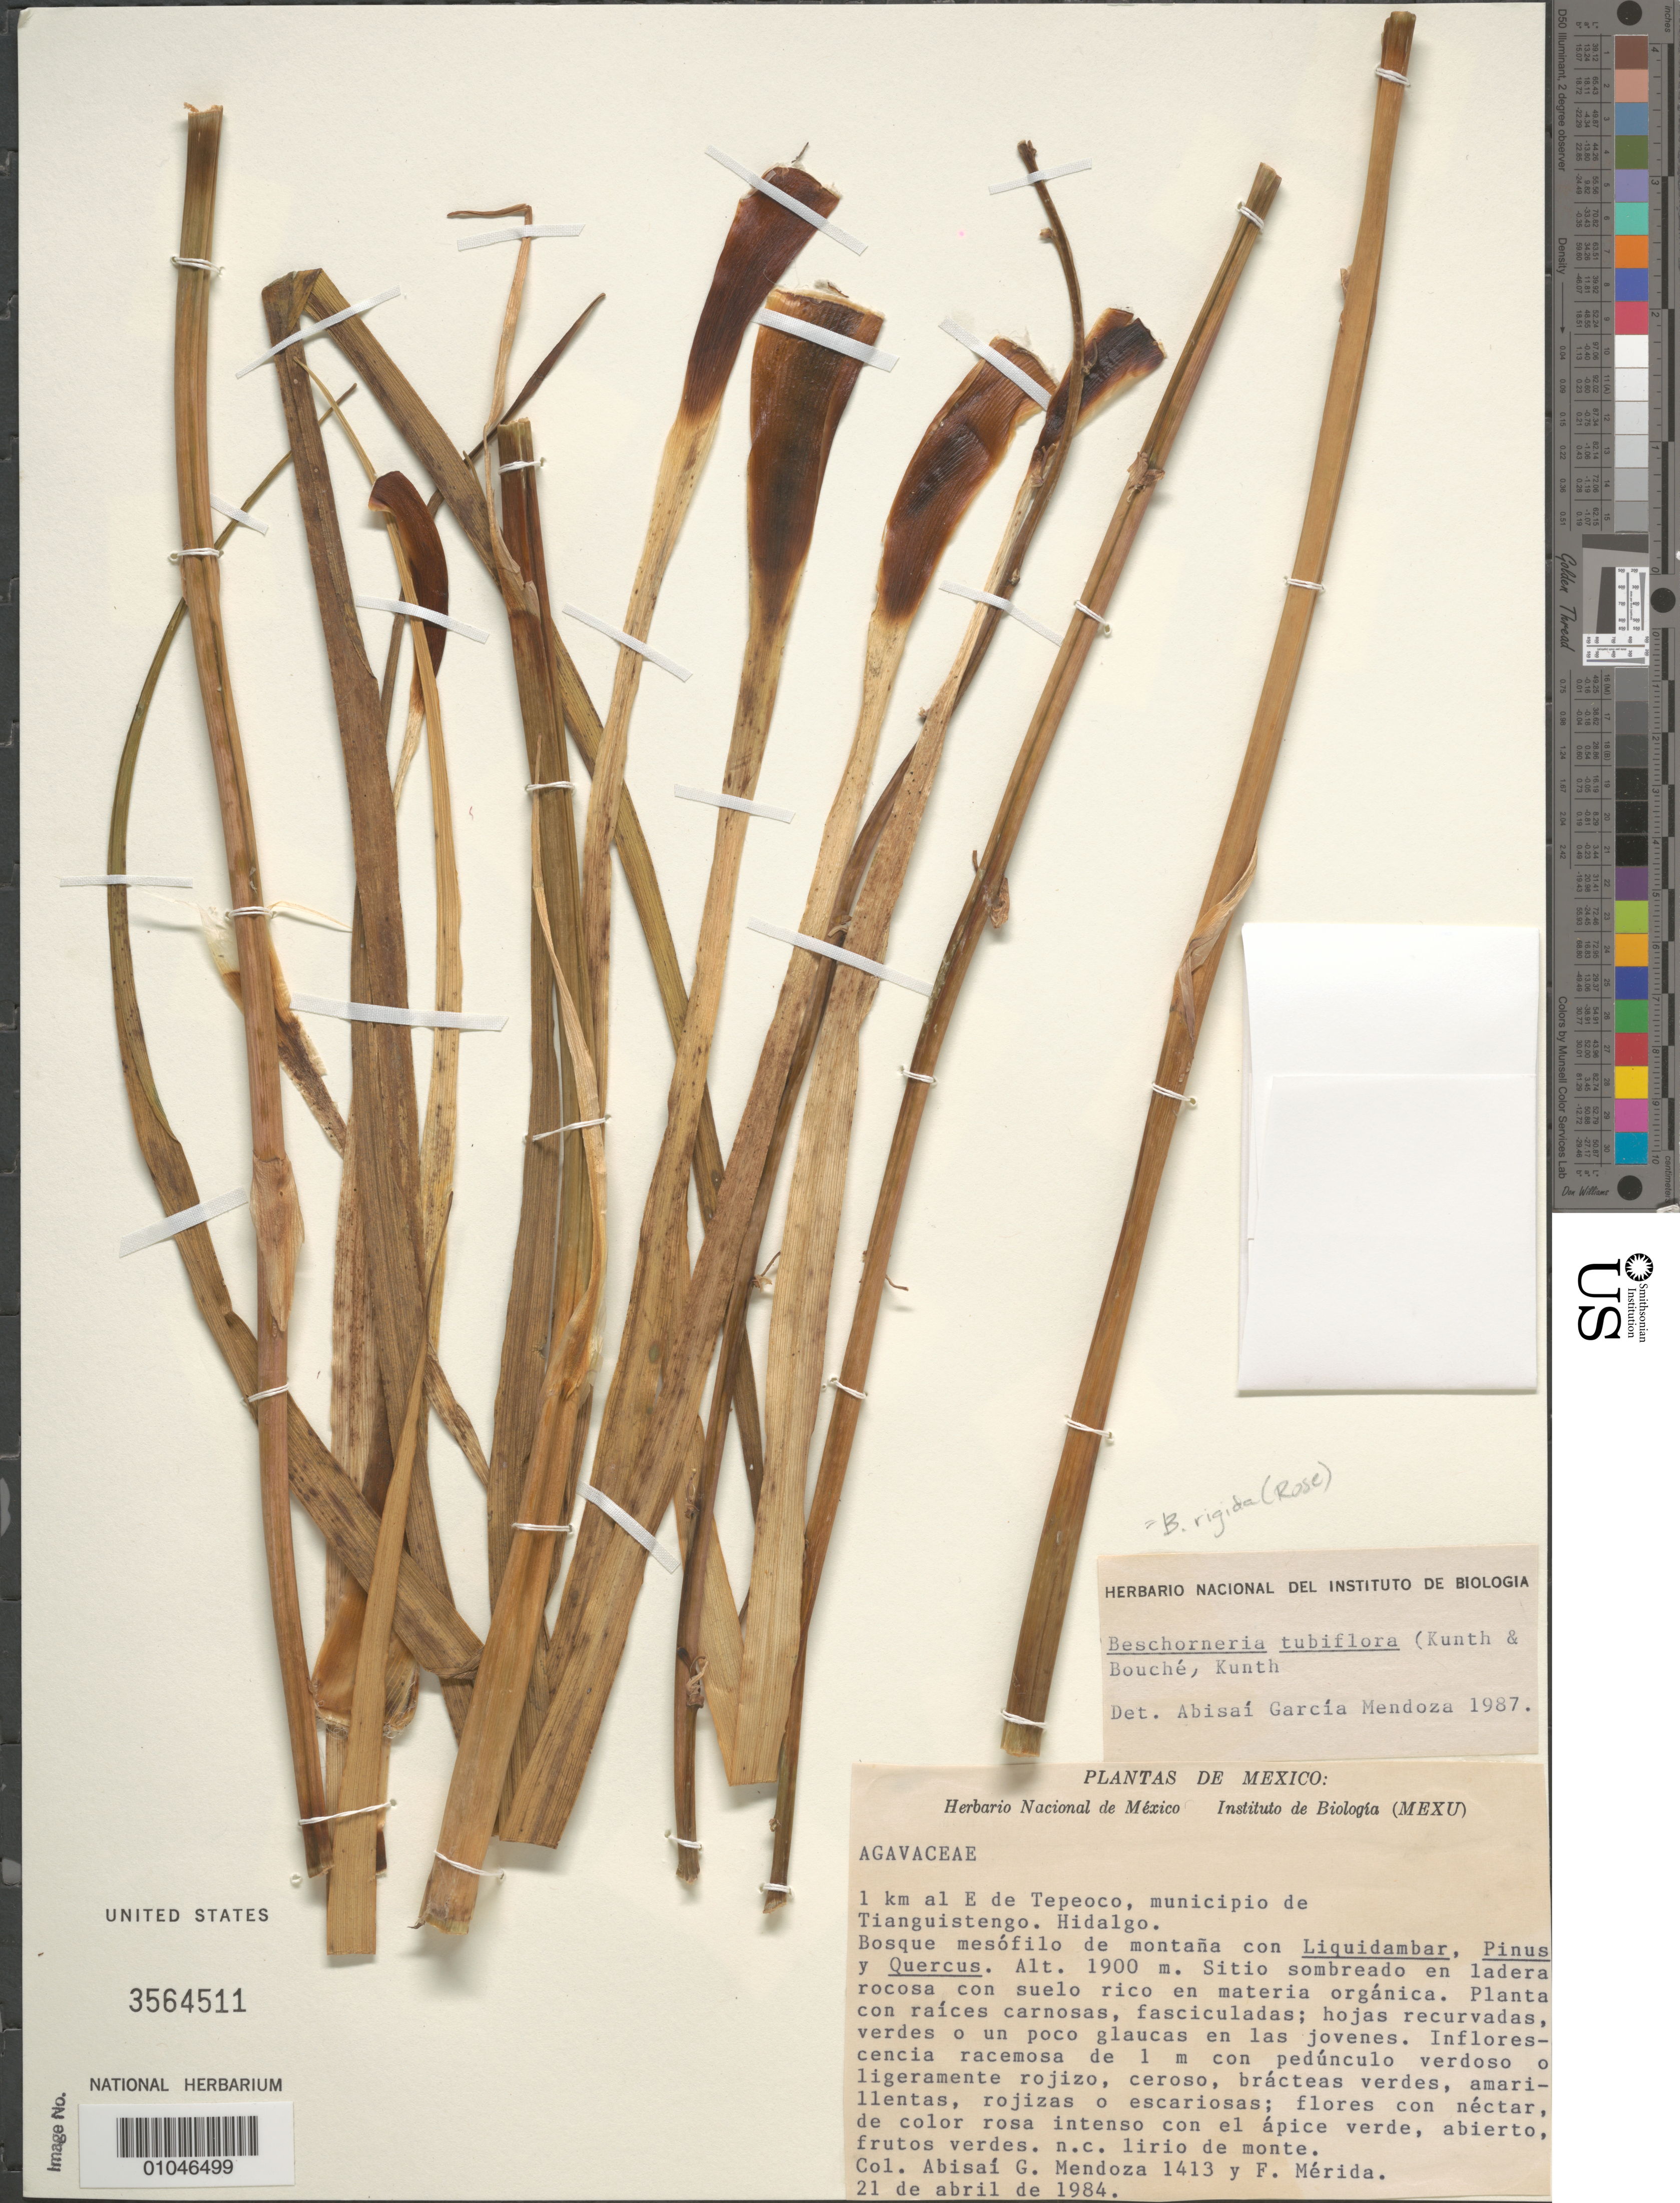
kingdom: Plantae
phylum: Tracheophyta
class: Liliopsida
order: Asparagales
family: Asparagaceae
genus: Beschorneria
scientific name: Beschorneria rigida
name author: Rose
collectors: M. A. Martínez Alfaro, F. Merida, R. S. Felger & P. Hiriart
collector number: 1413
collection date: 1984-04-21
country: Mexico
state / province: Hidalgo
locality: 1 km al E de Tepeoco, municipio de Tianguistengo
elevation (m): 1900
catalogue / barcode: US 3564511